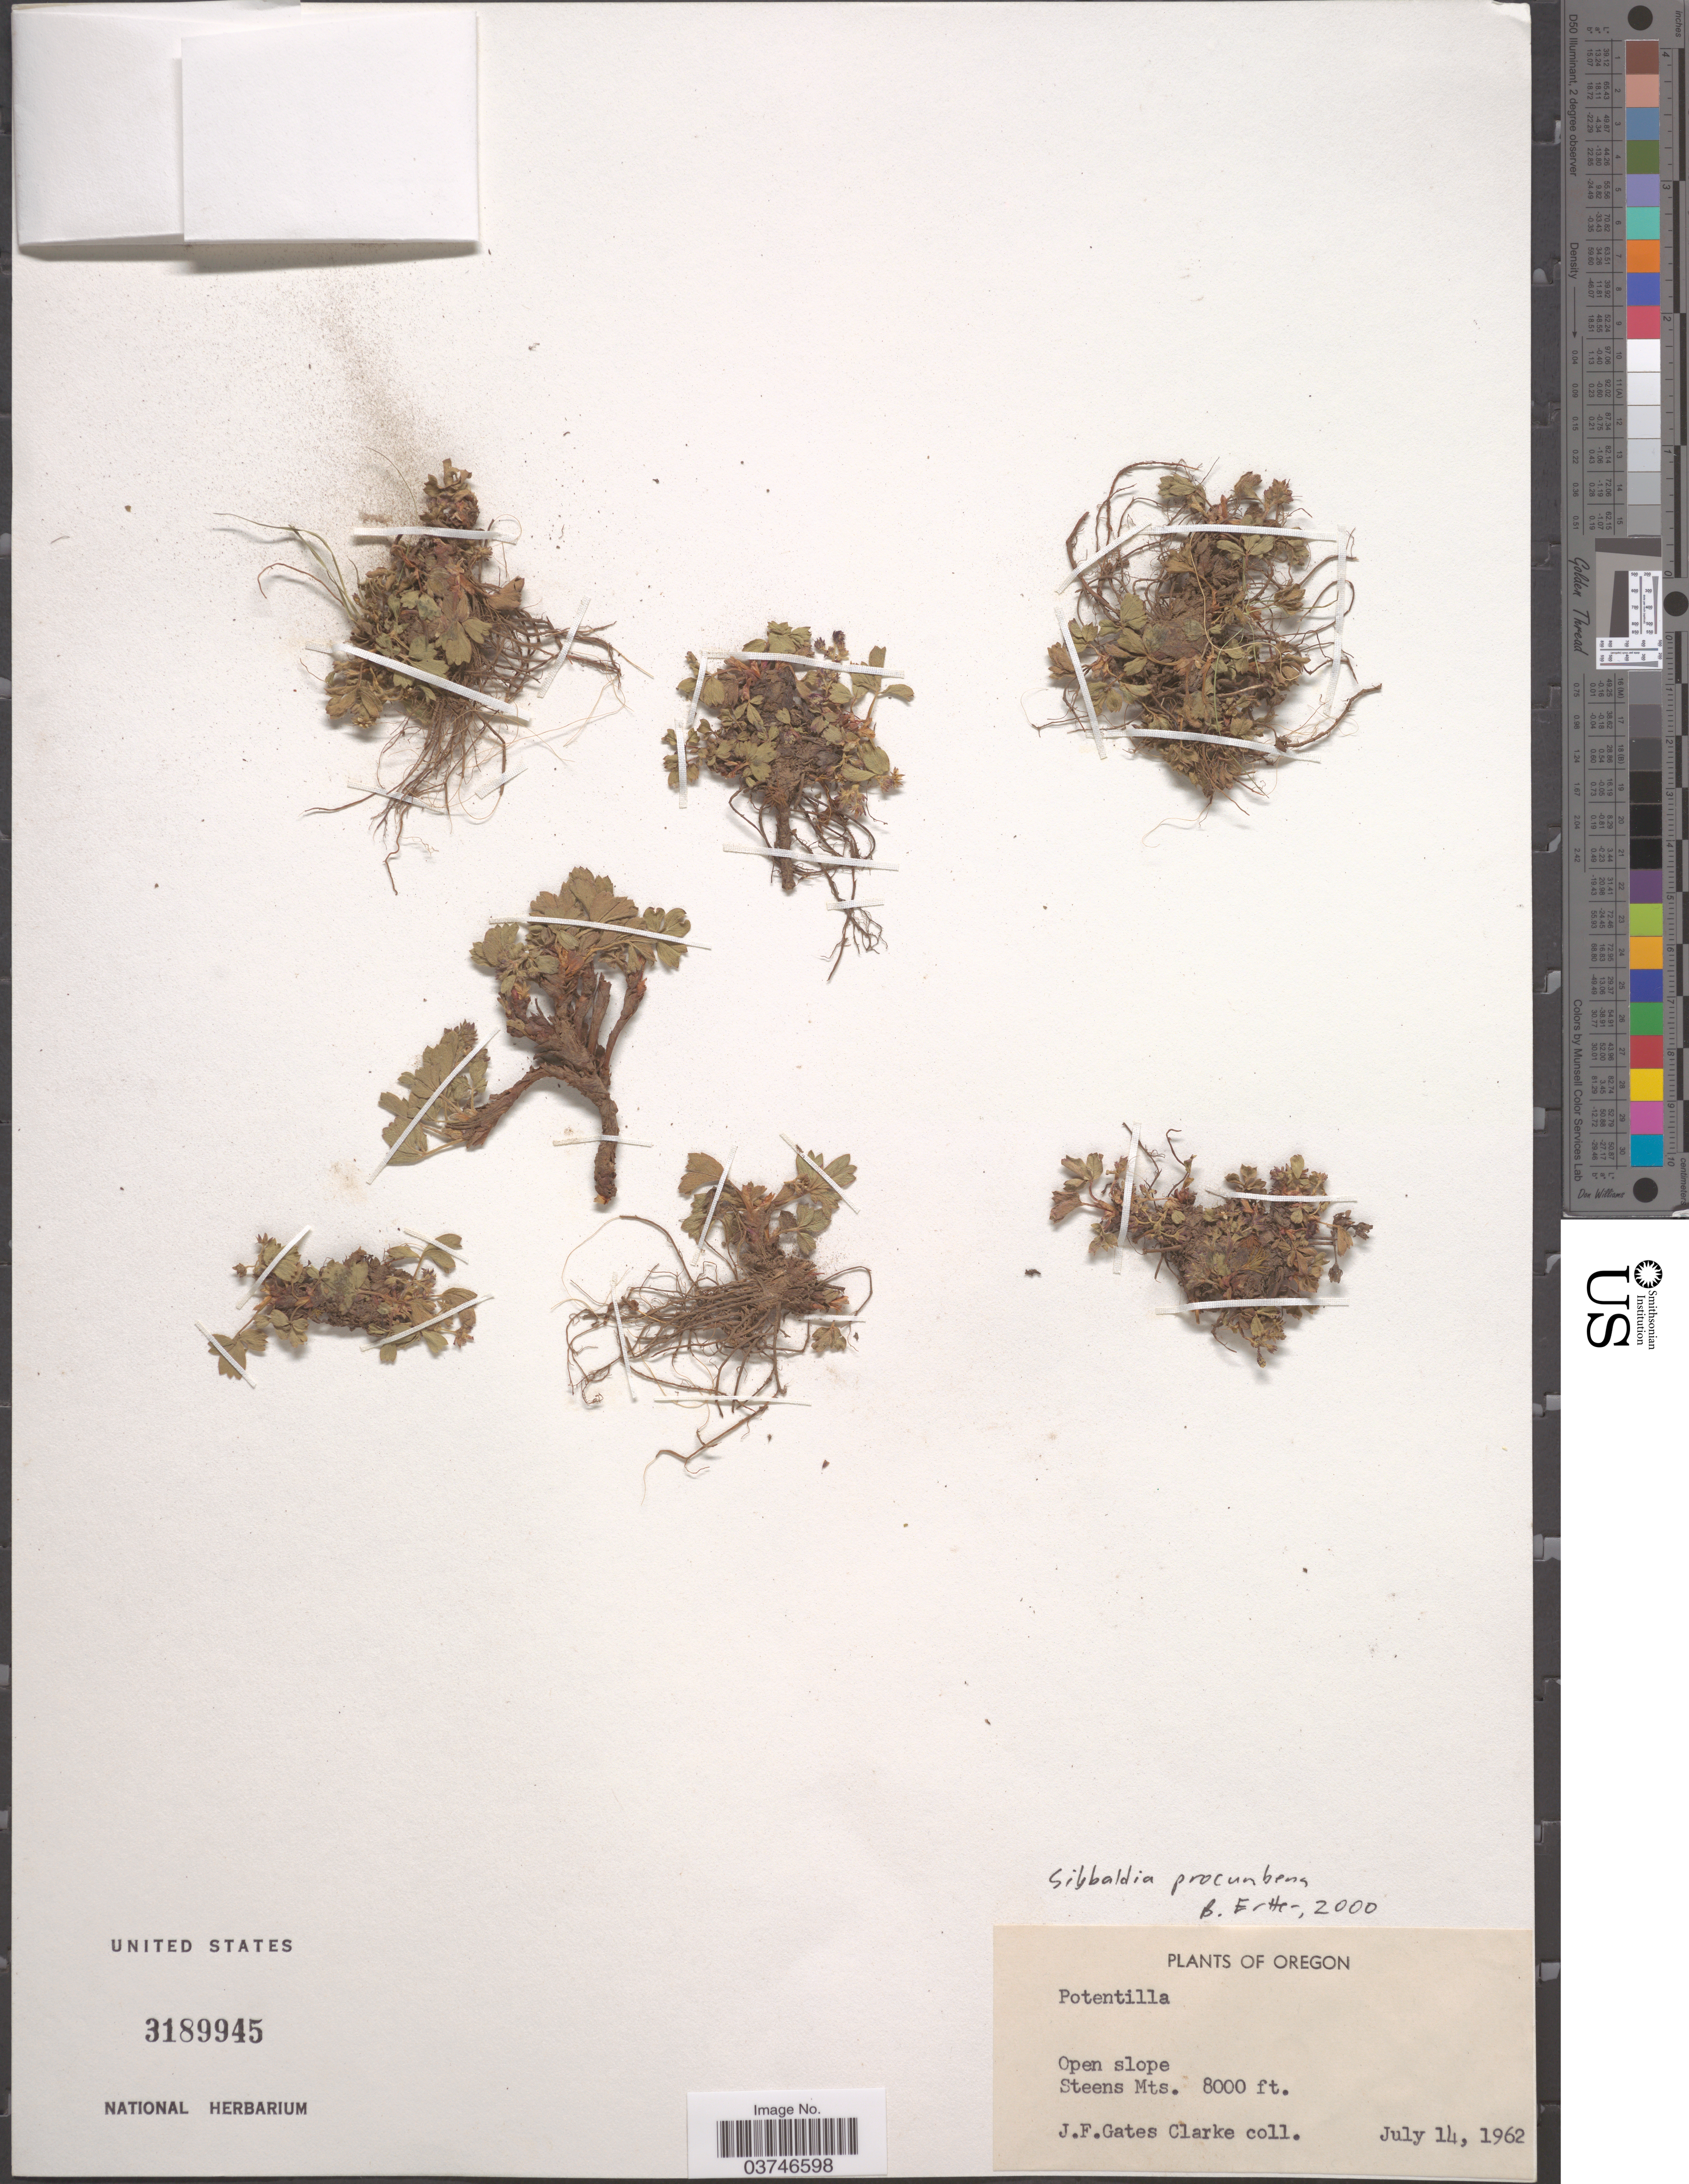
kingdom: Plantae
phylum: Tracheophyta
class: Magnoliopsida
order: Rosales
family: Rosaceae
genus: Sibbaldia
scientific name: Sibbaldia procumbens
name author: L.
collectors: J. F. Gates-Clarke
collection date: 1962-07-14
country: United States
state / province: Oregon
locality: Steens Mts.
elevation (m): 2438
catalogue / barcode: US 3189945